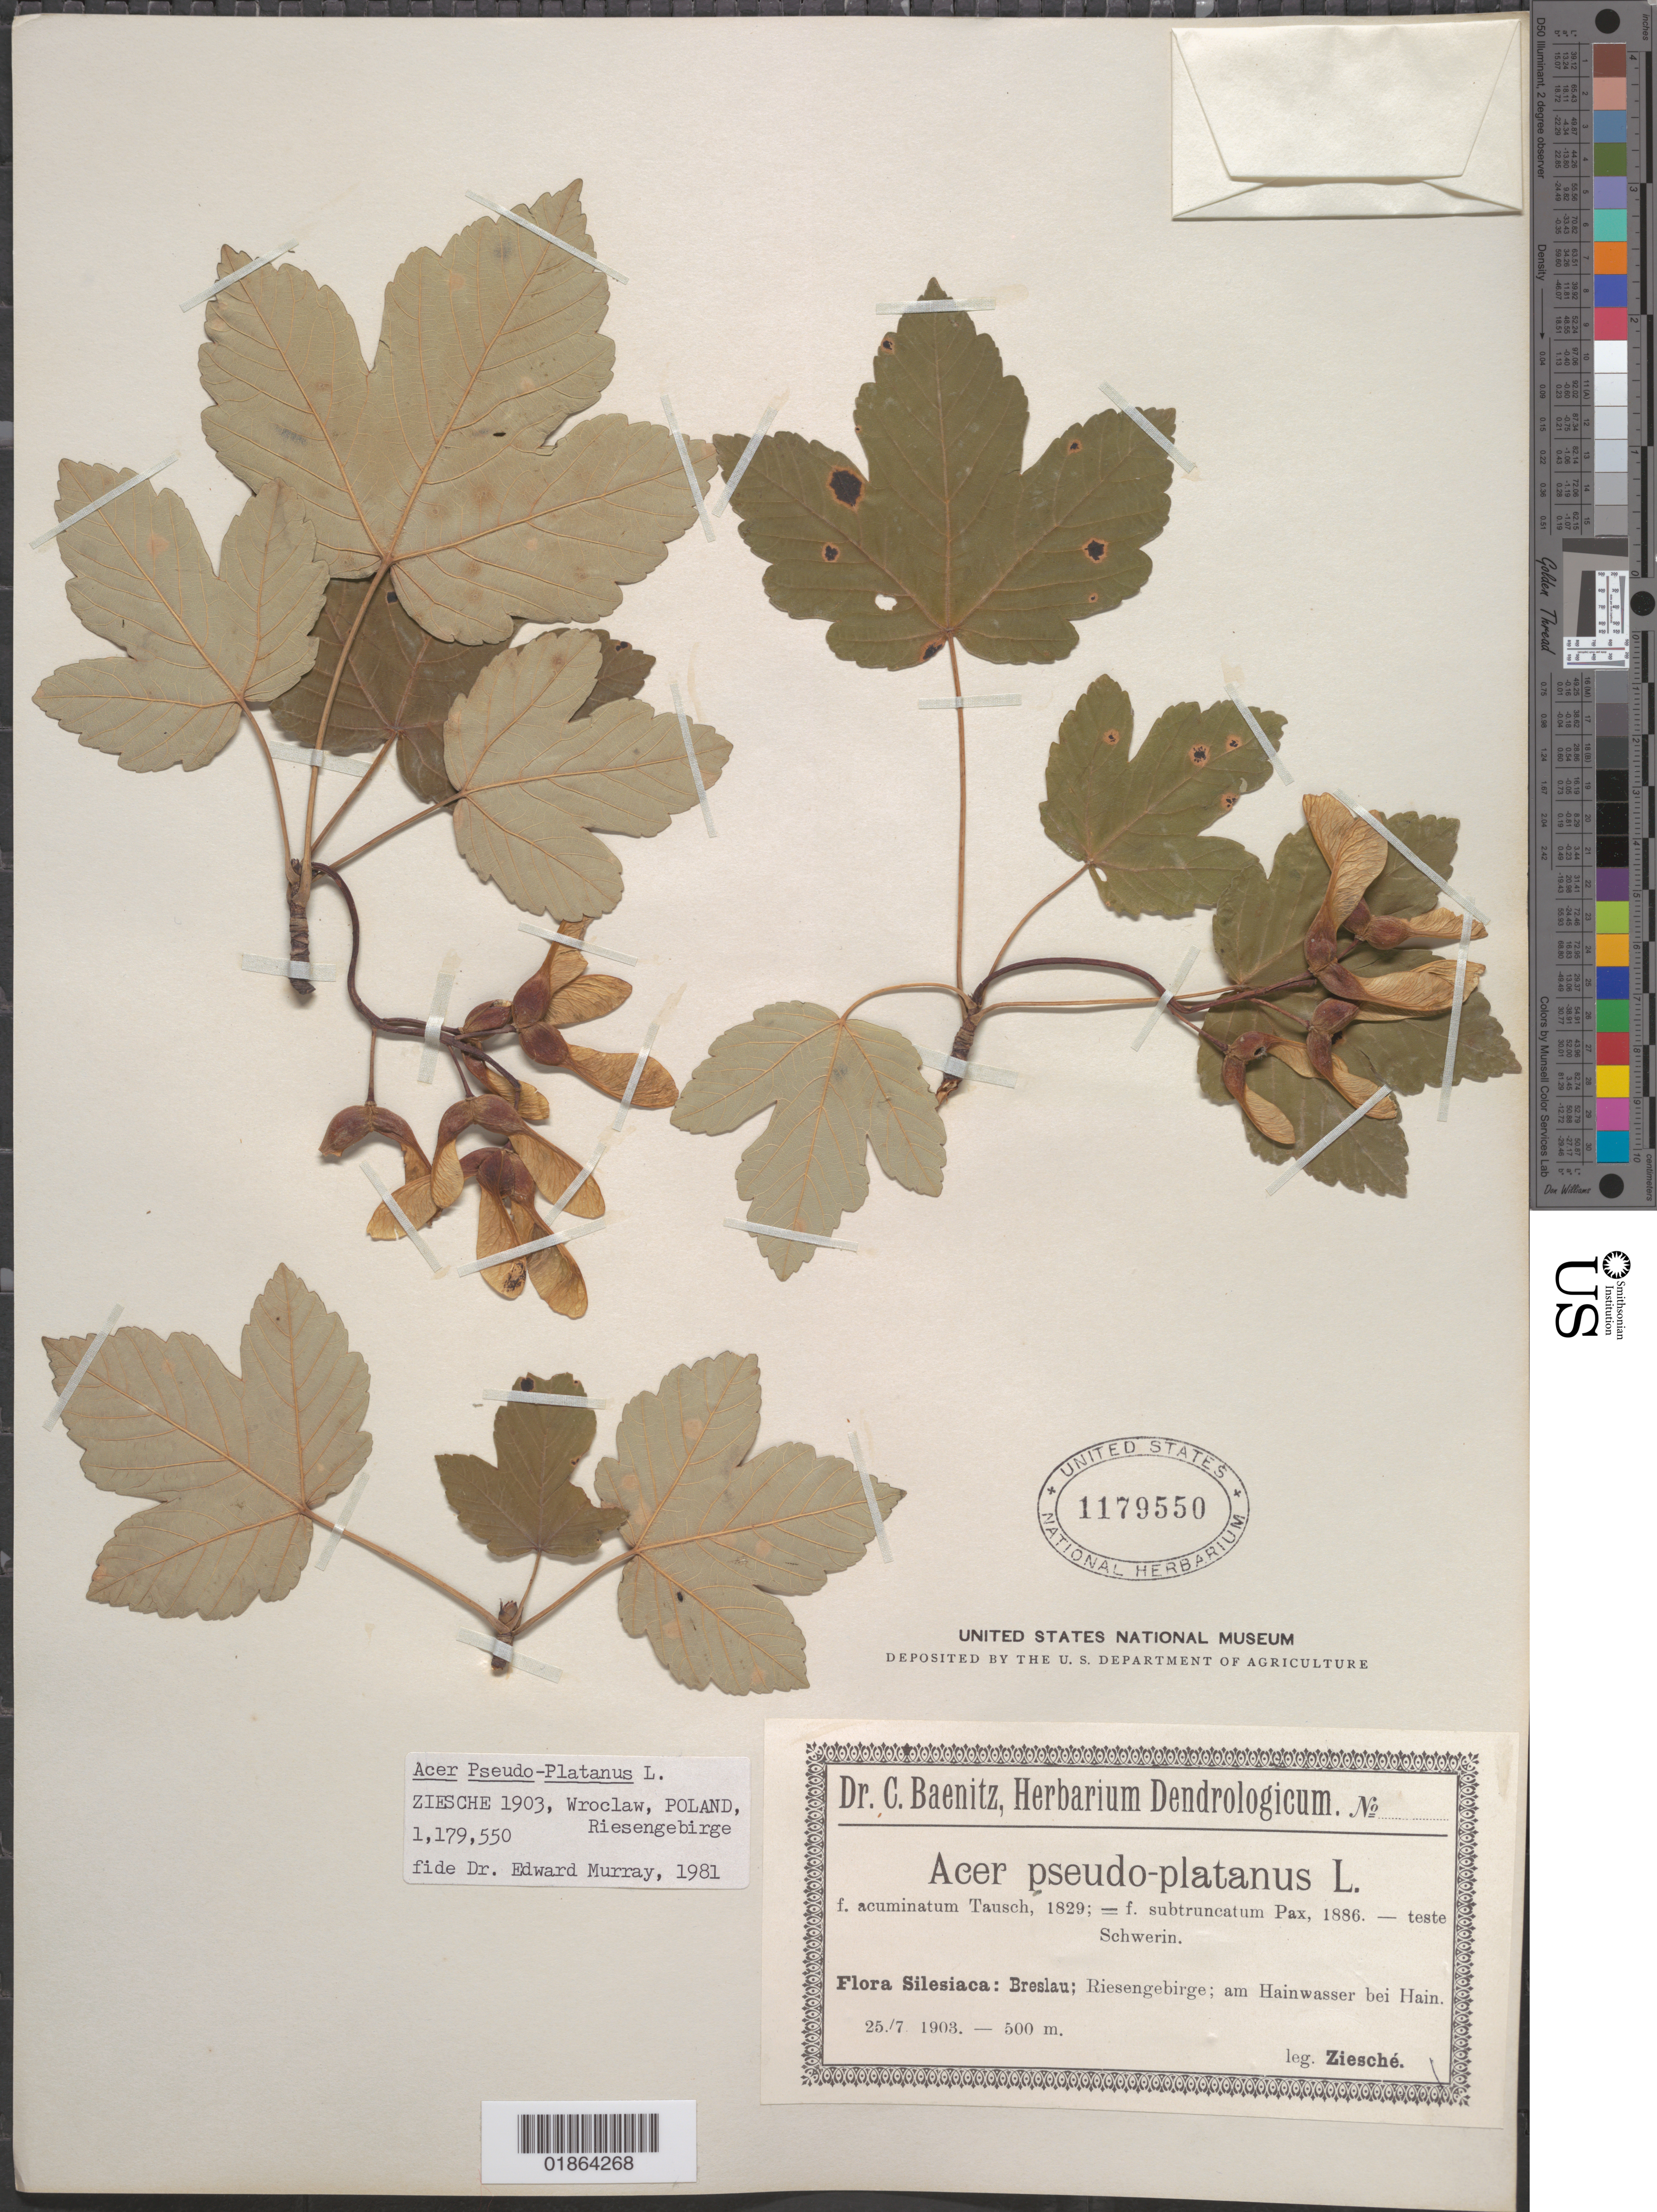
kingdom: Plantae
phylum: Tracheophyta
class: Magnoliopsida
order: Sapindales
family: Sapindaceae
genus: Acer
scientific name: Acer pseudoplatanus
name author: L.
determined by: Murray, Edward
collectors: H. Ziesché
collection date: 1903-07-25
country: Poland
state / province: Dolnoslaskie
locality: Sileisiaca: Breslau [Wroclaw]; Riesengebirge; am Hainwasser bei Hain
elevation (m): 500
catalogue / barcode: US 1179550